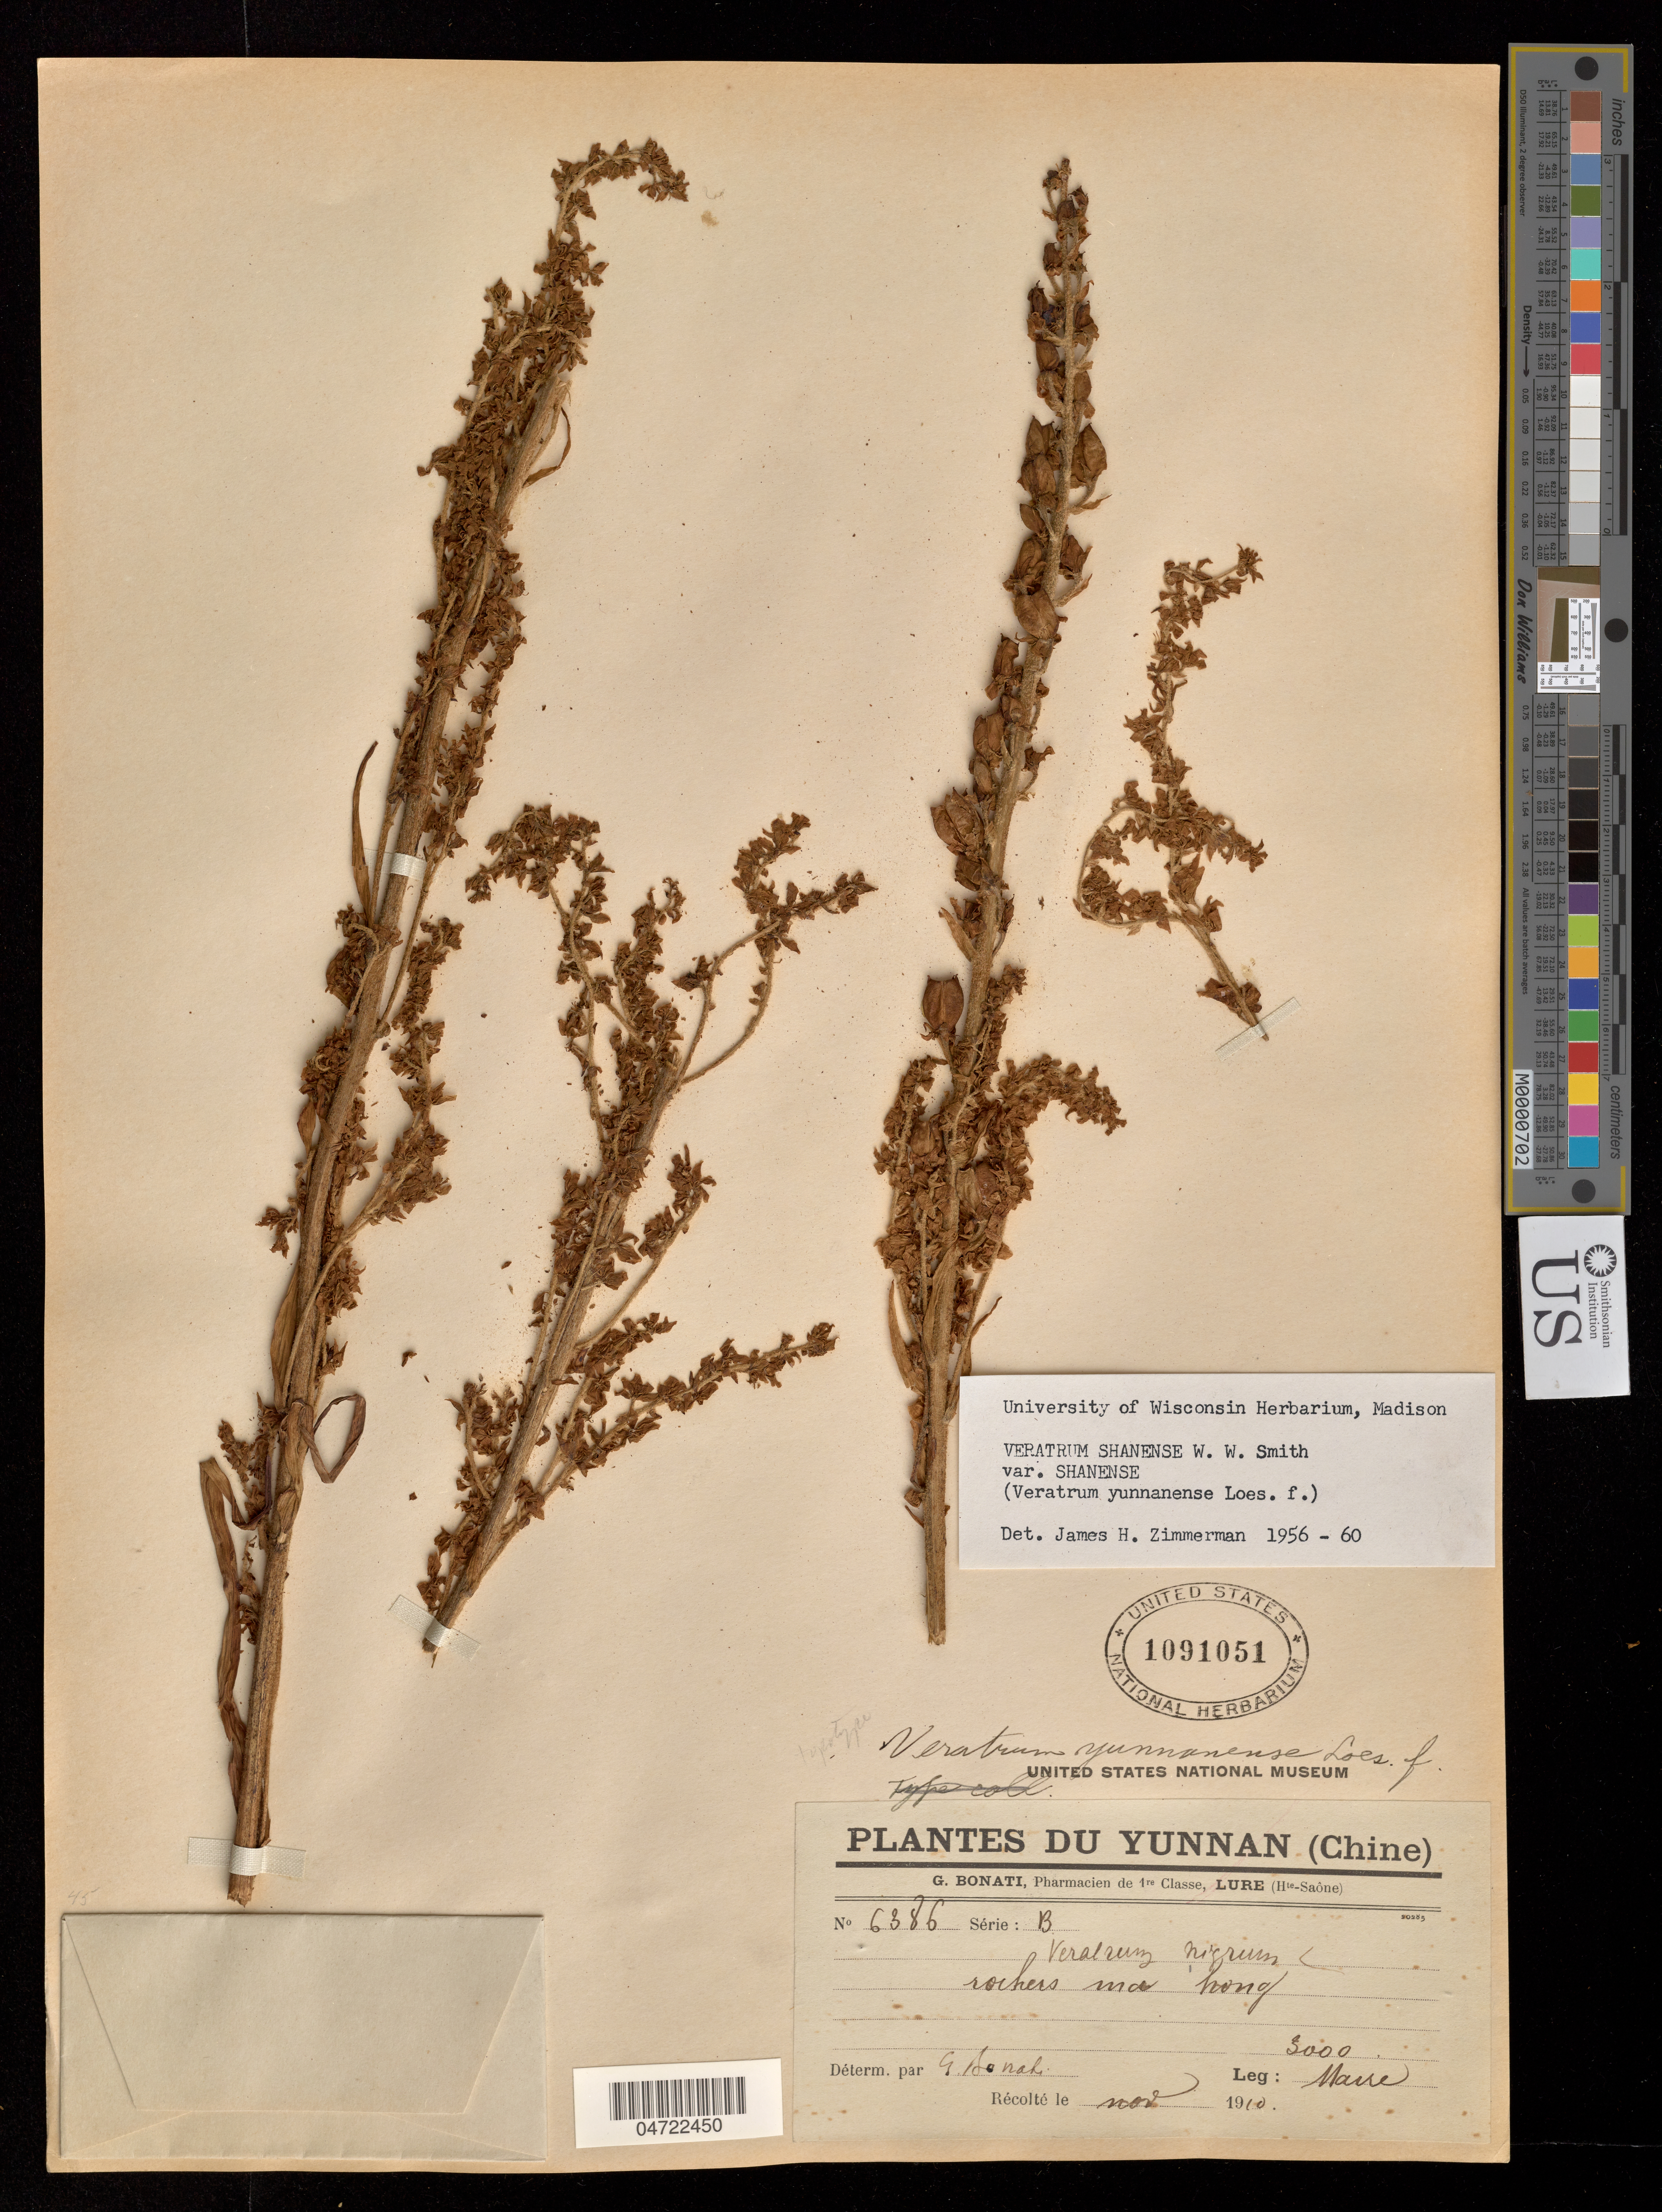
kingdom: Plantae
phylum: Tracheophyta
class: Liliopsida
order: Liliales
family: Melanthiaceae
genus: Veratrum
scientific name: Veratrum shanense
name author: W.W. Sm.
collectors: -. Bonati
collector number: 6386 B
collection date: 1910-11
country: China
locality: Tong Tchouan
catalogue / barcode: US 1091051